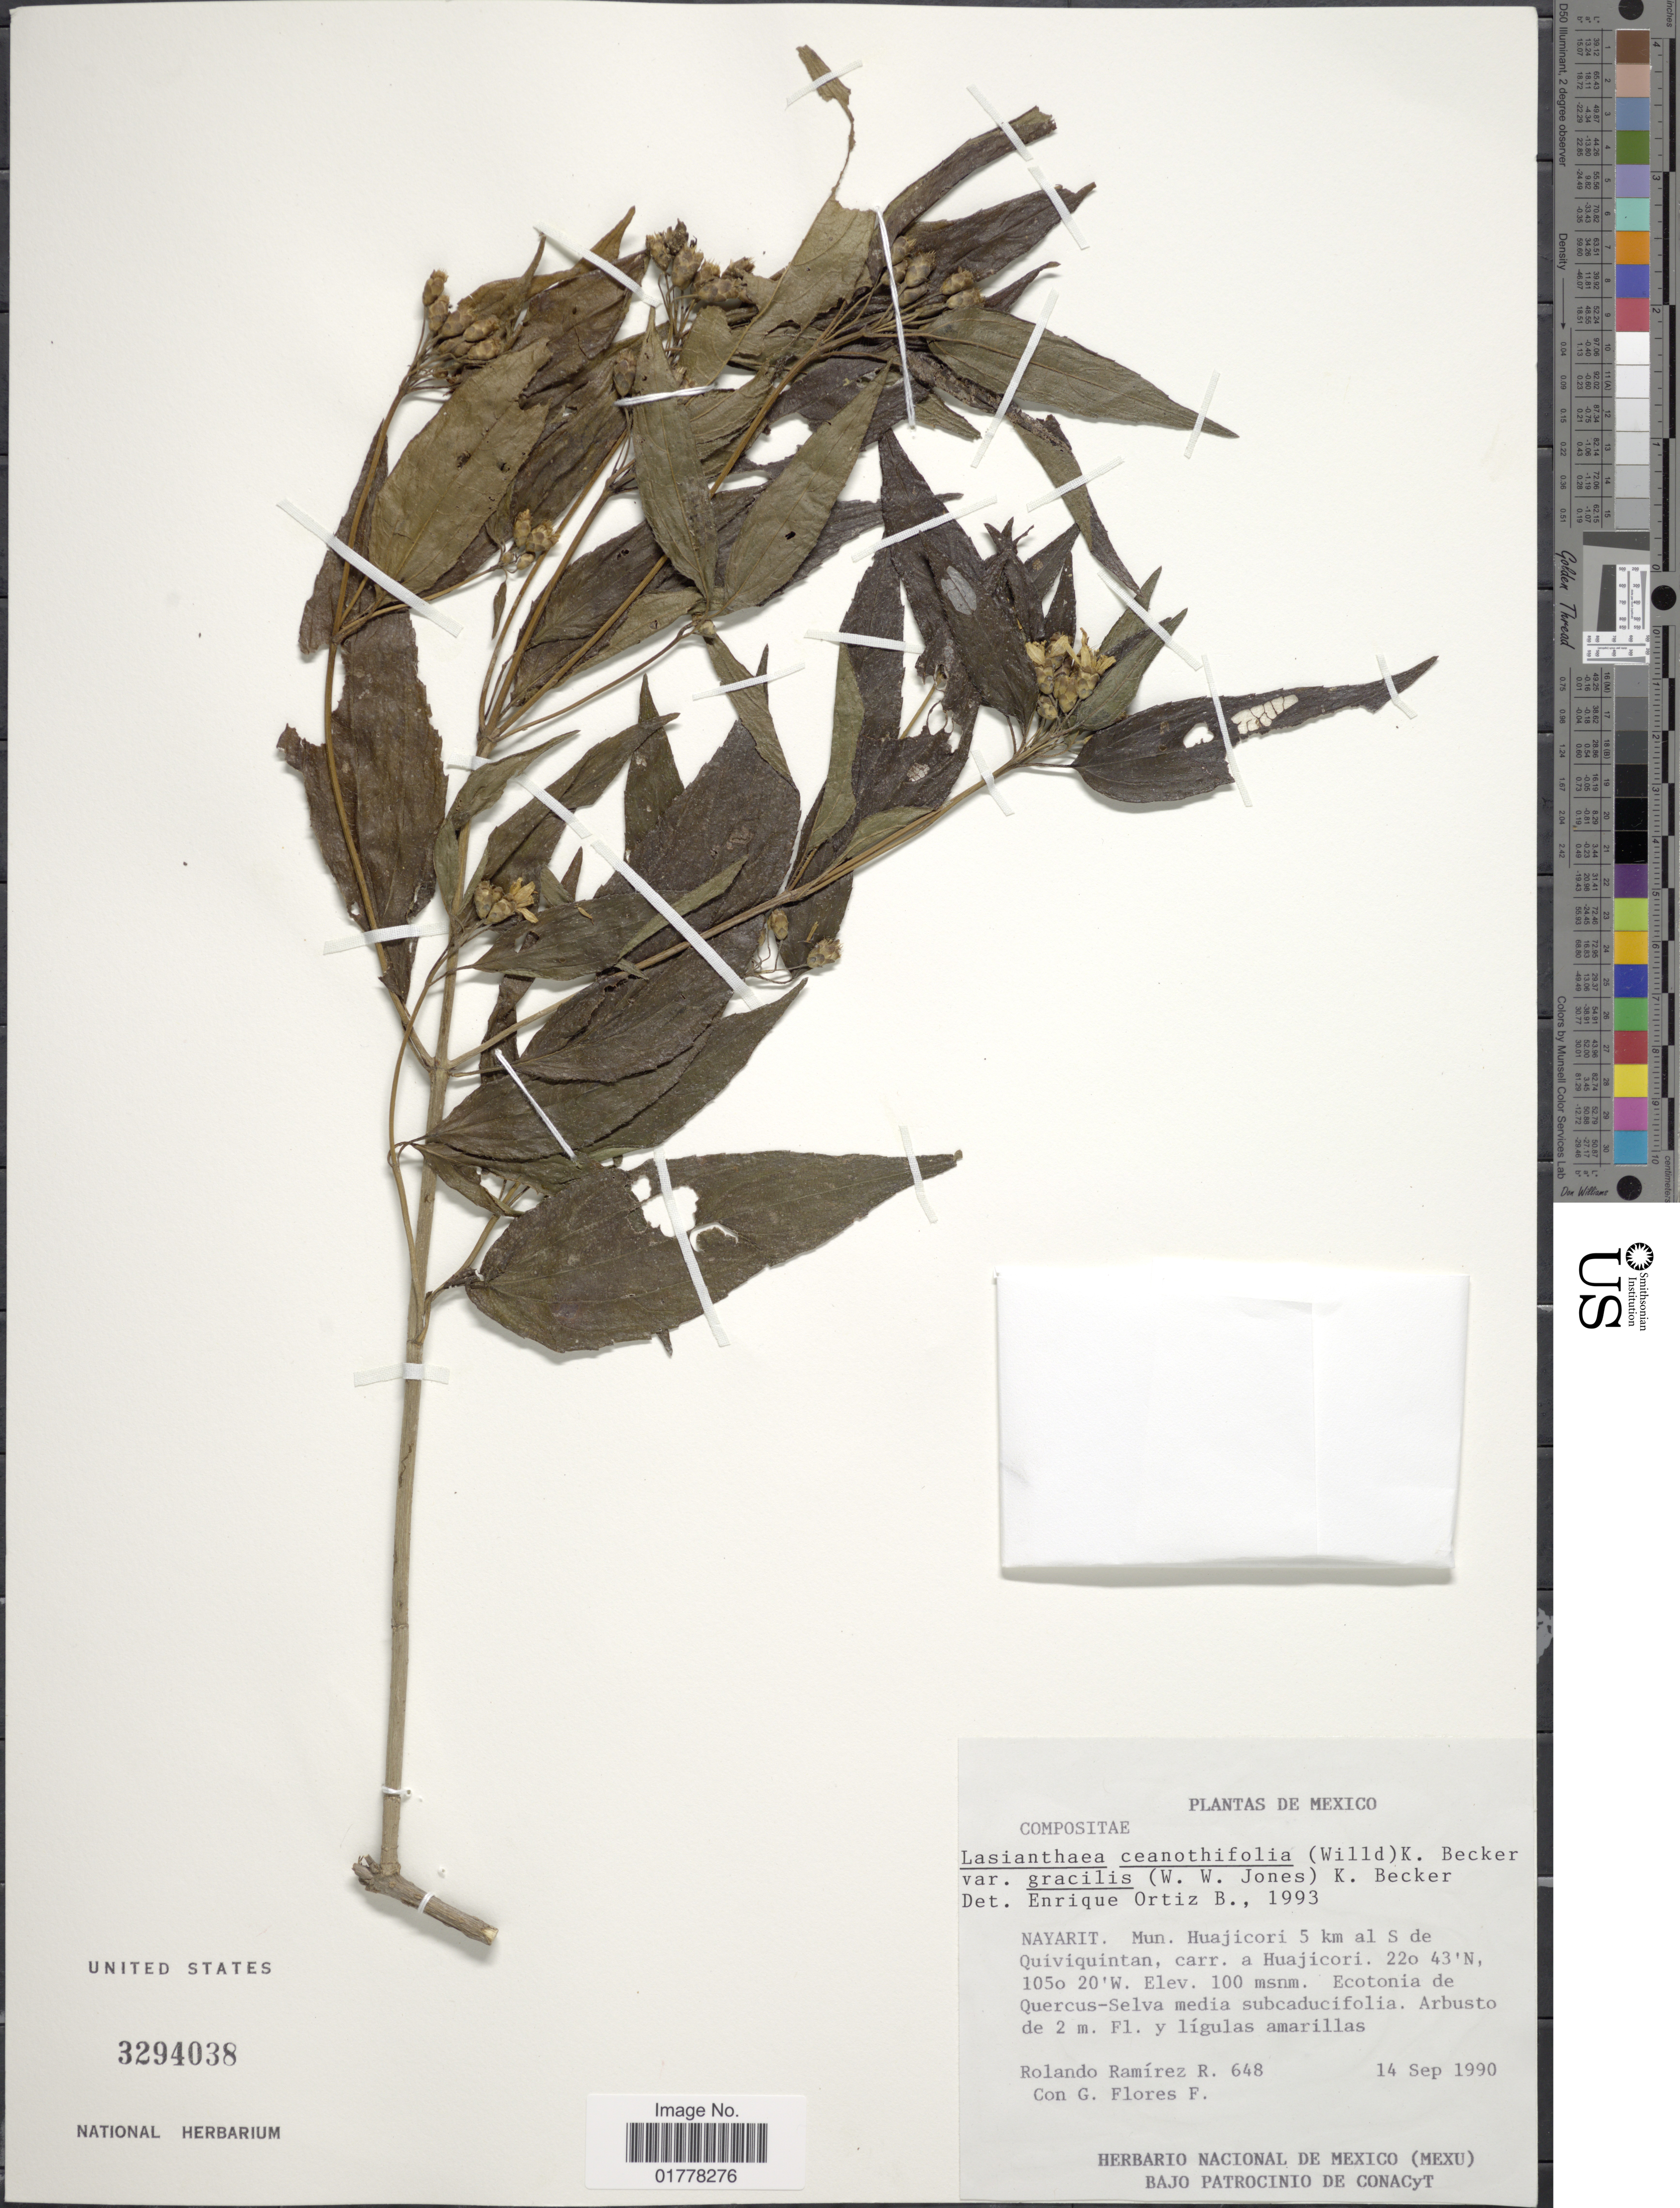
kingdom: Plantae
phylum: Tracheophyta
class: Magnoliopsida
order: Asterales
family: Asteraceae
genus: Lasianthaea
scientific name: Lasianthaea ceanothifolia var. gracilis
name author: (W.W. Jones) K.M. Becker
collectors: R. Ramirez & G. Flores F.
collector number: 648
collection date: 1990-09-14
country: Mexico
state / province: Nayarit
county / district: Huajicori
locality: Nayarit. Mun. Huajicori 5 km al S de Quiviquintan, carr. a Huajicori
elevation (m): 100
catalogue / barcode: US 3294038